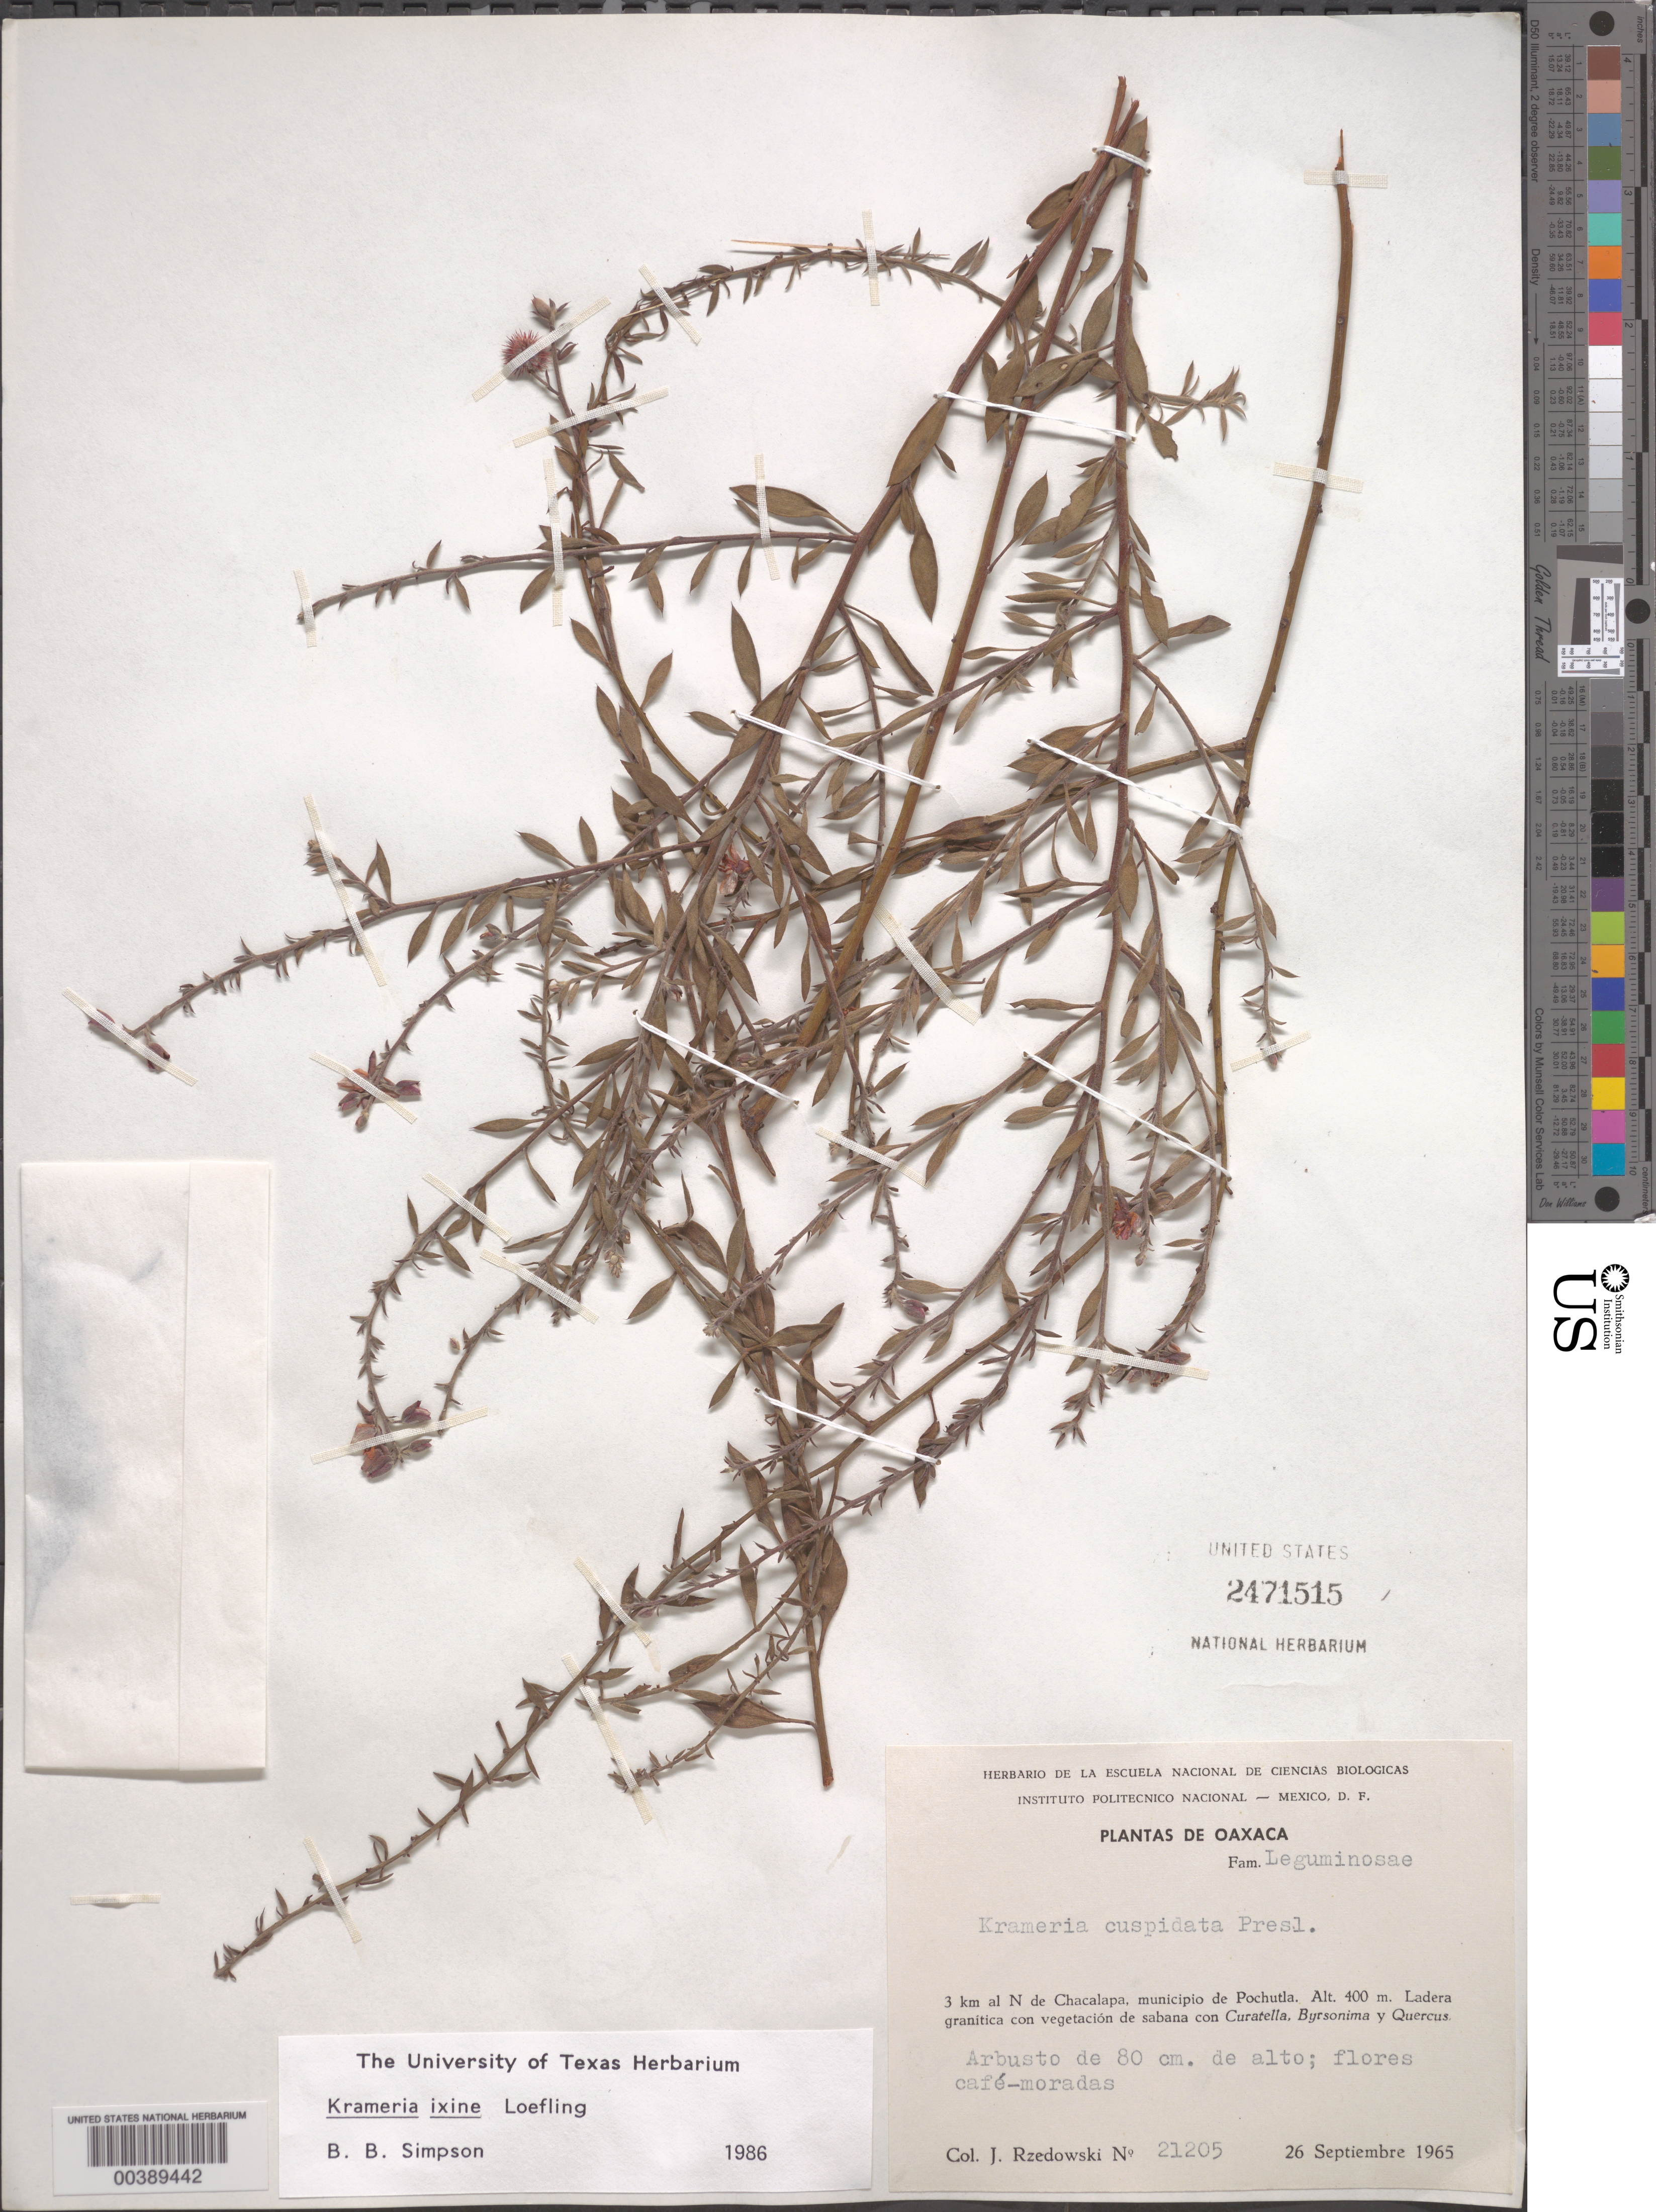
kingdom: Plantae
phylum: Tracheophyta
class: Magnoliopsida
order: Zygophyllales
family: Krameriaceae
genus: Krameria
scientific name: Krameria ixine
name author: L.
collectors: J. Rzedowski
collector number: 21205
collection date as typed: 26 Sep 1965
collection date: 1965-09-26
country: Mexico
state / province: Oaxaca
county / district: San Pedro Pochutla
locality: Pochutla mun (?), 3 km al n de chacalapa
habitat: Ladera granitica con vegetacion de sabana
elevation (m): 400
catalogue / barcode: US 2471515